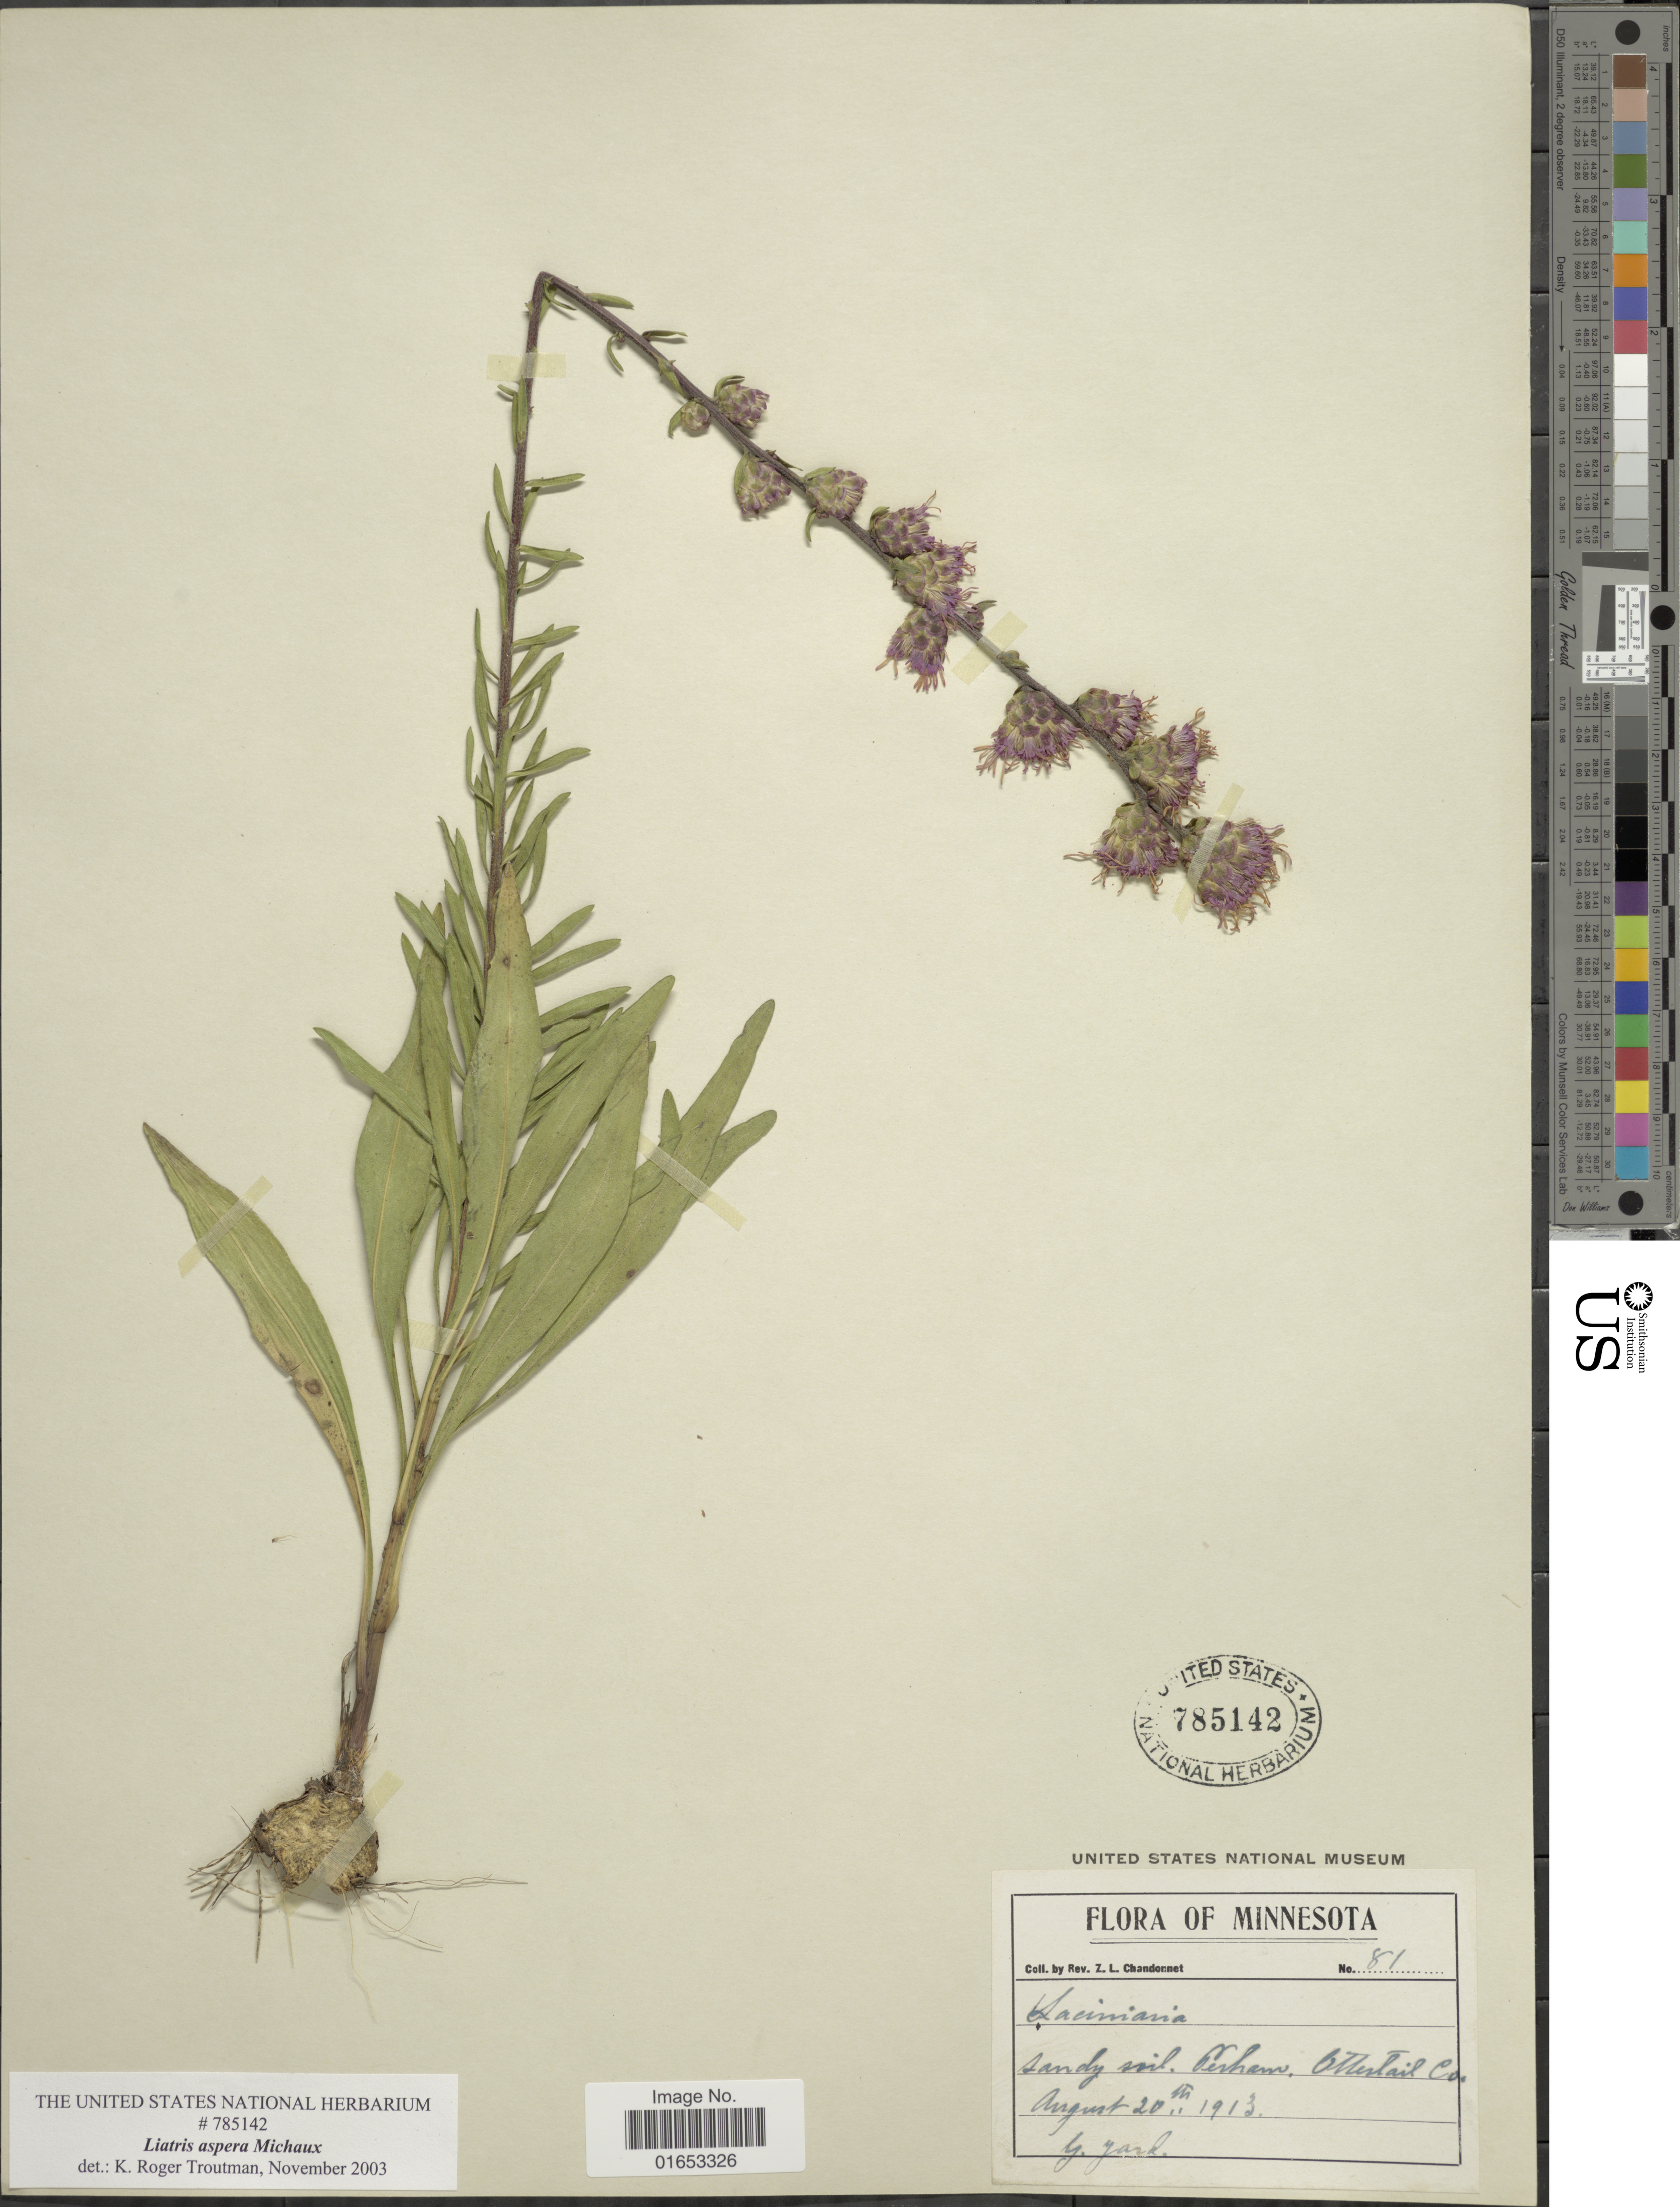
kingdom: Plantae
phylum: Tracheophyta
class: Magnoliopsida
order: Asterales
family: Asteraceae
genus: Liatris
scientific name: Liatris aspera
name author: Michx.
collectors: Z. Chandonnet & Collector illegible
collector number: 81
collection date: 1913-08-20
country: United States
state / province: Minnesota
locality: Perham, Otter tail Co.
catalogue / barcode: US 785142